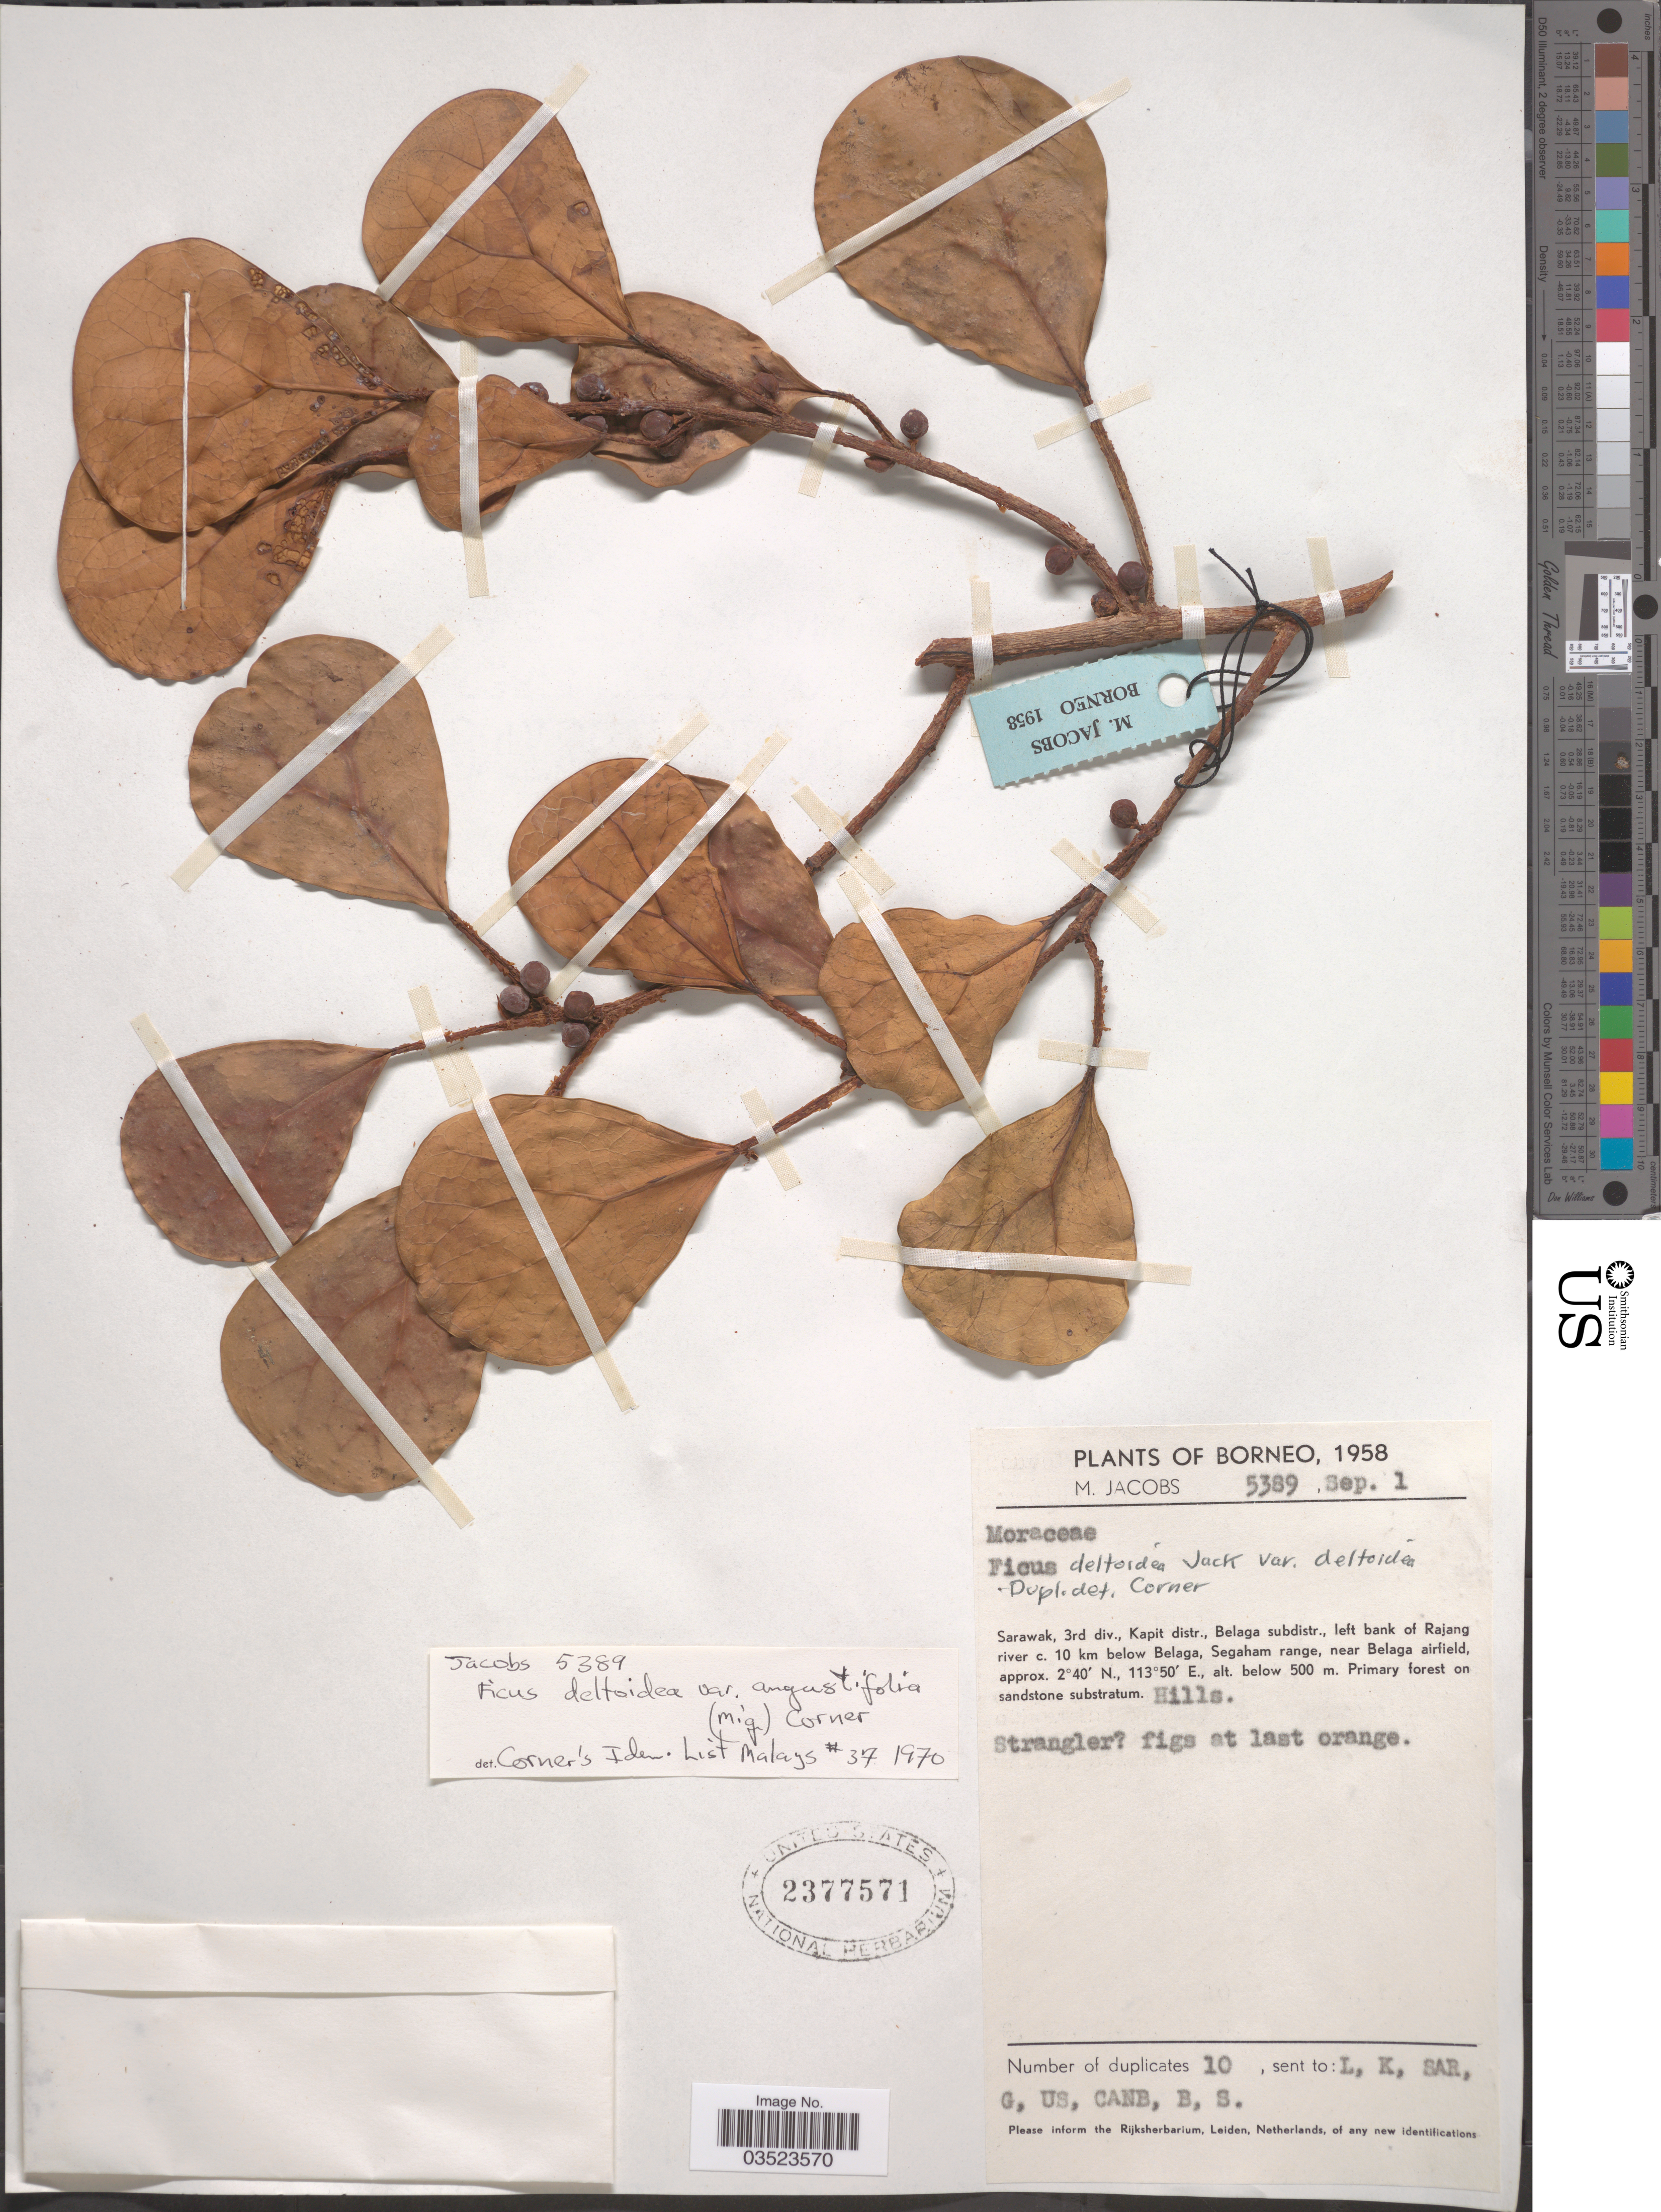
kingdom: Plantae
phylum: Tracheophyta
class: Magnoliopsida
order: Rosales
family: Moraceae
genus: Ficus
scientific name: Ficus deltoidea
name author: Jack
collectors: M. Jacobs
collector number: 5389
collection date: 1958-09-01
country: Malaysia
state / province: Sarawak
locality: Borneo. Sarawak, 3rd div., Kapit distr., Belaga subdistr., left bank of Rajang river c. 10 km below Belaga, Segaham range, near Belaga airfield.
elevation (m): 500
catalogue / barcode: US 2377571